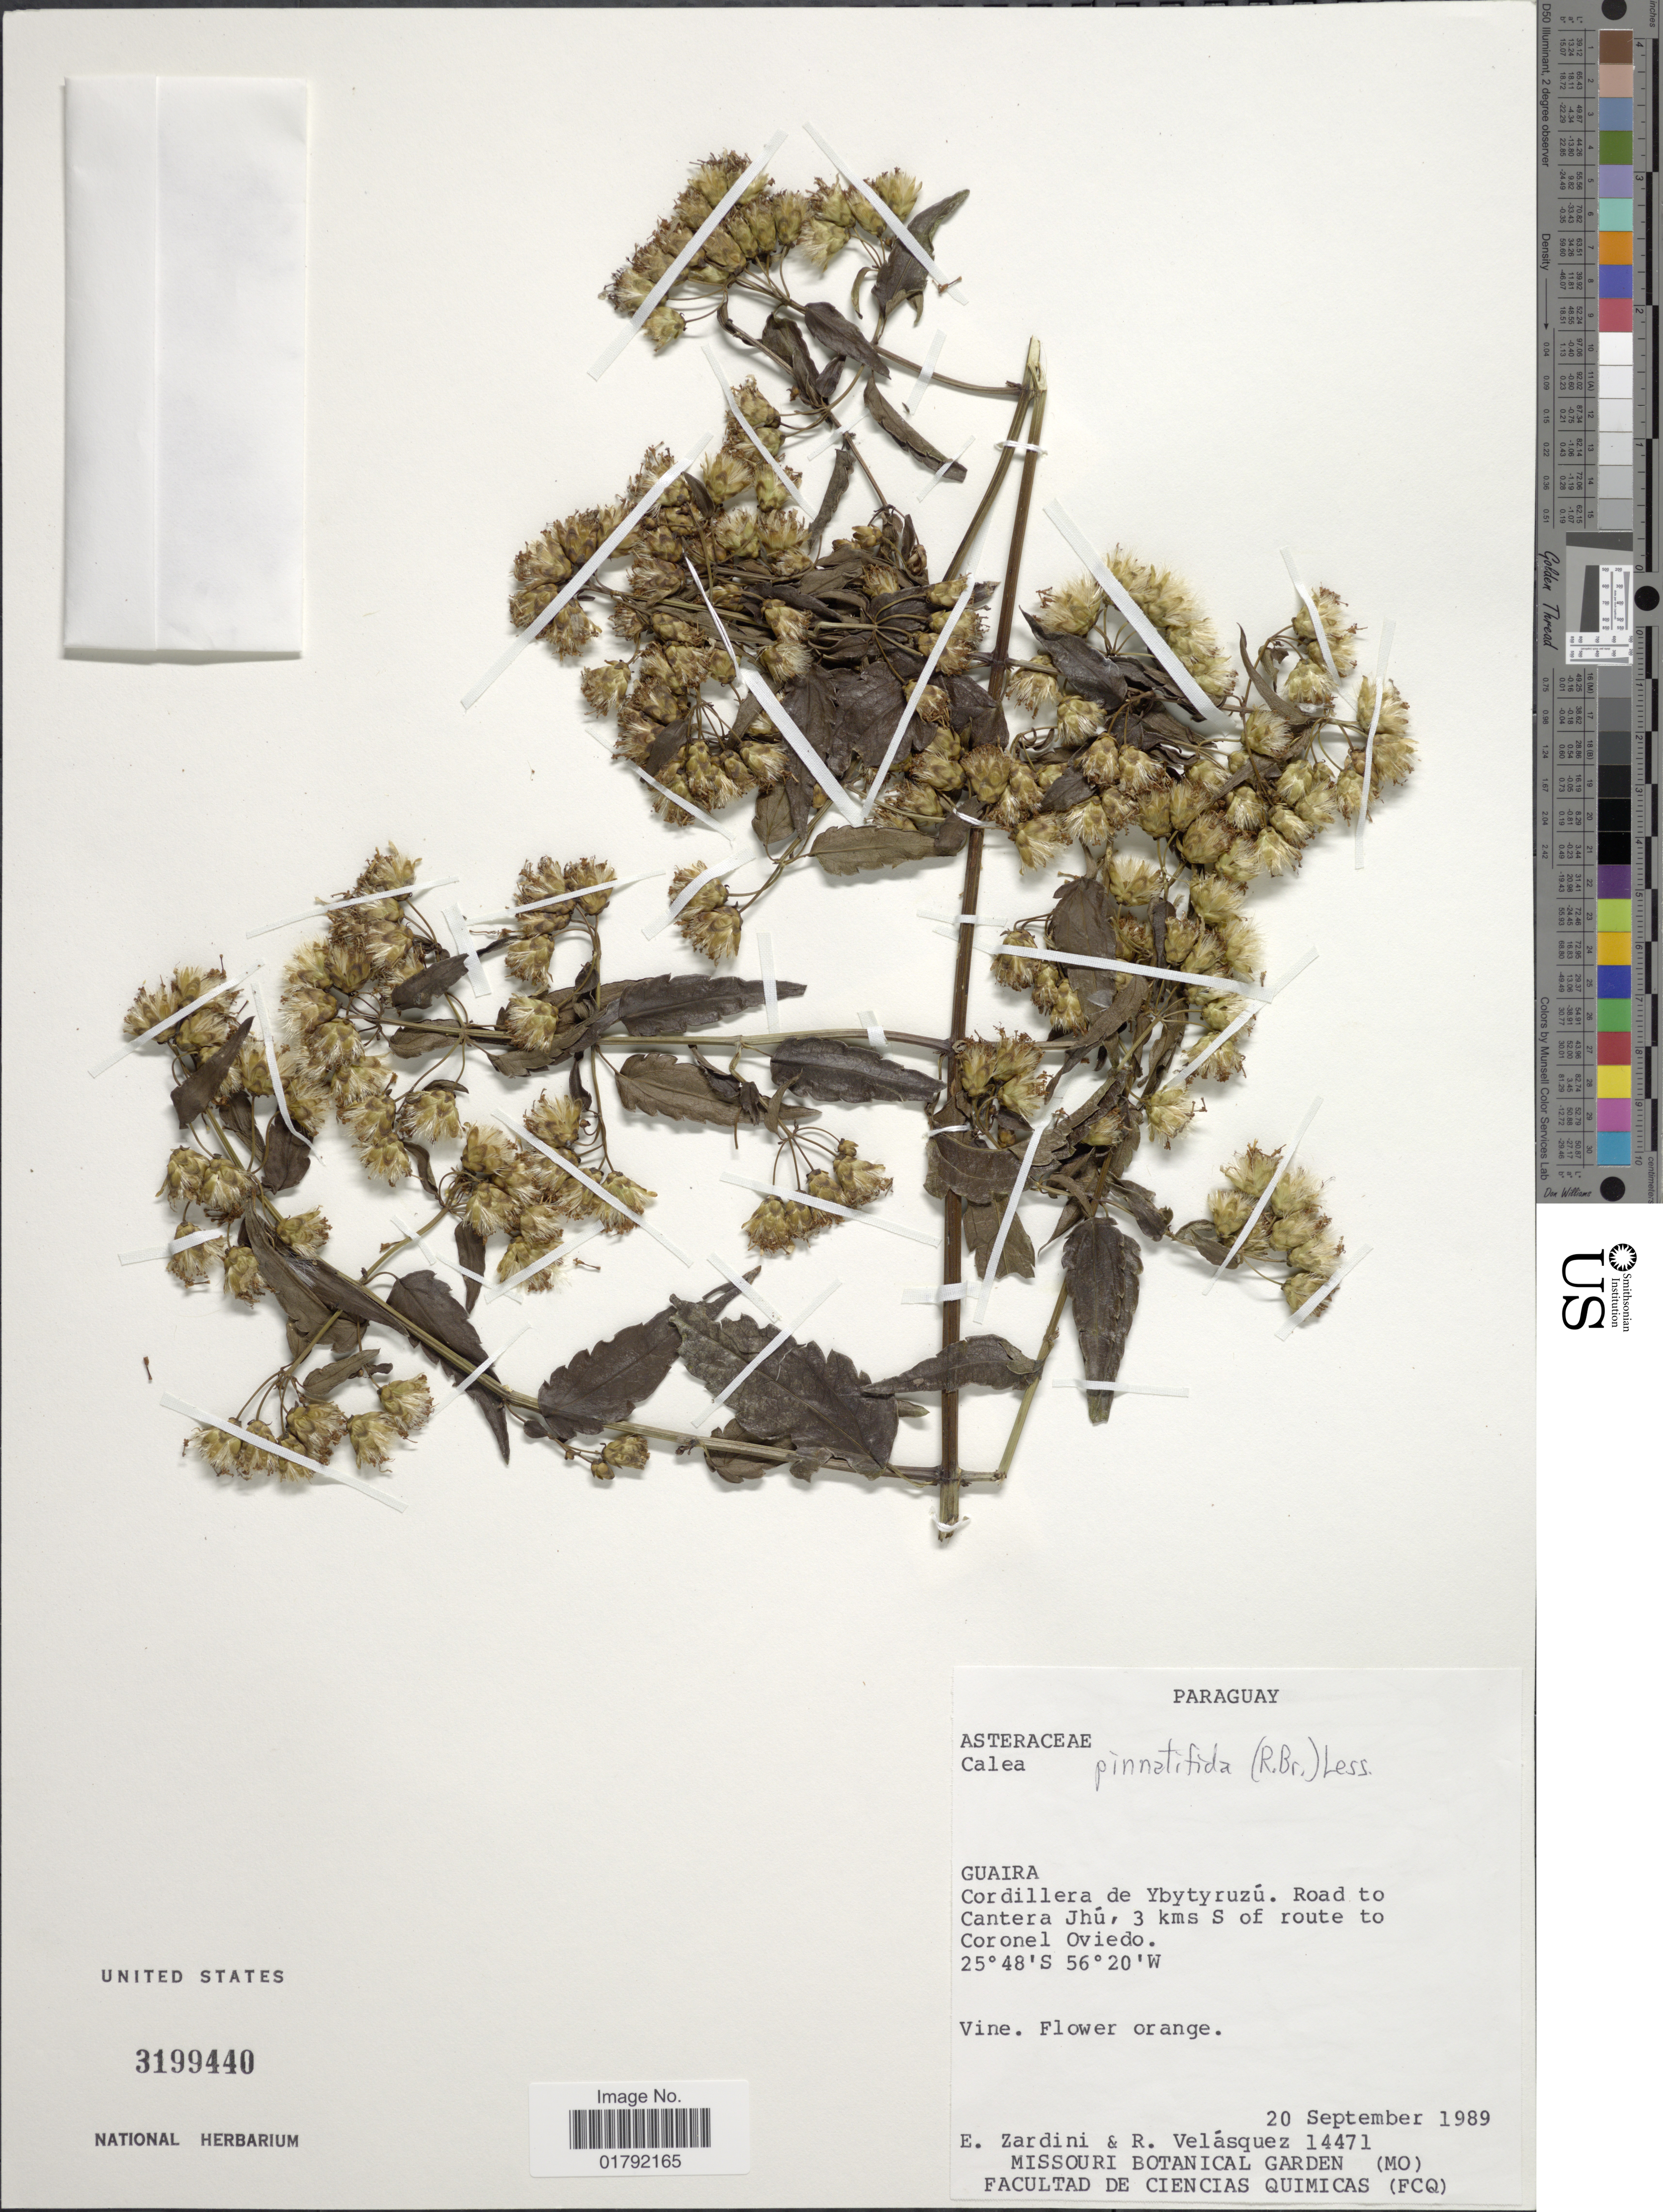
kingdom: Plantae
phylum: Tracheophyta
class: Magnoliopsida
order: Asterales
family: Asteraceae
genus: Calea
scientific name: Calea pinnatifida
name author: Banks ex Steud.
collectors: E. M. Zardini & R. Velásquez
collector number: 14471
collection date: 1989-09-20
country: Paraguay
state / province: Guaira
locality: Cordillera de Ybytyruzu, road to Cantera Jhu, 3 kms S of route to Coronel Oviedo.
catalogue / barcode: US 3199440